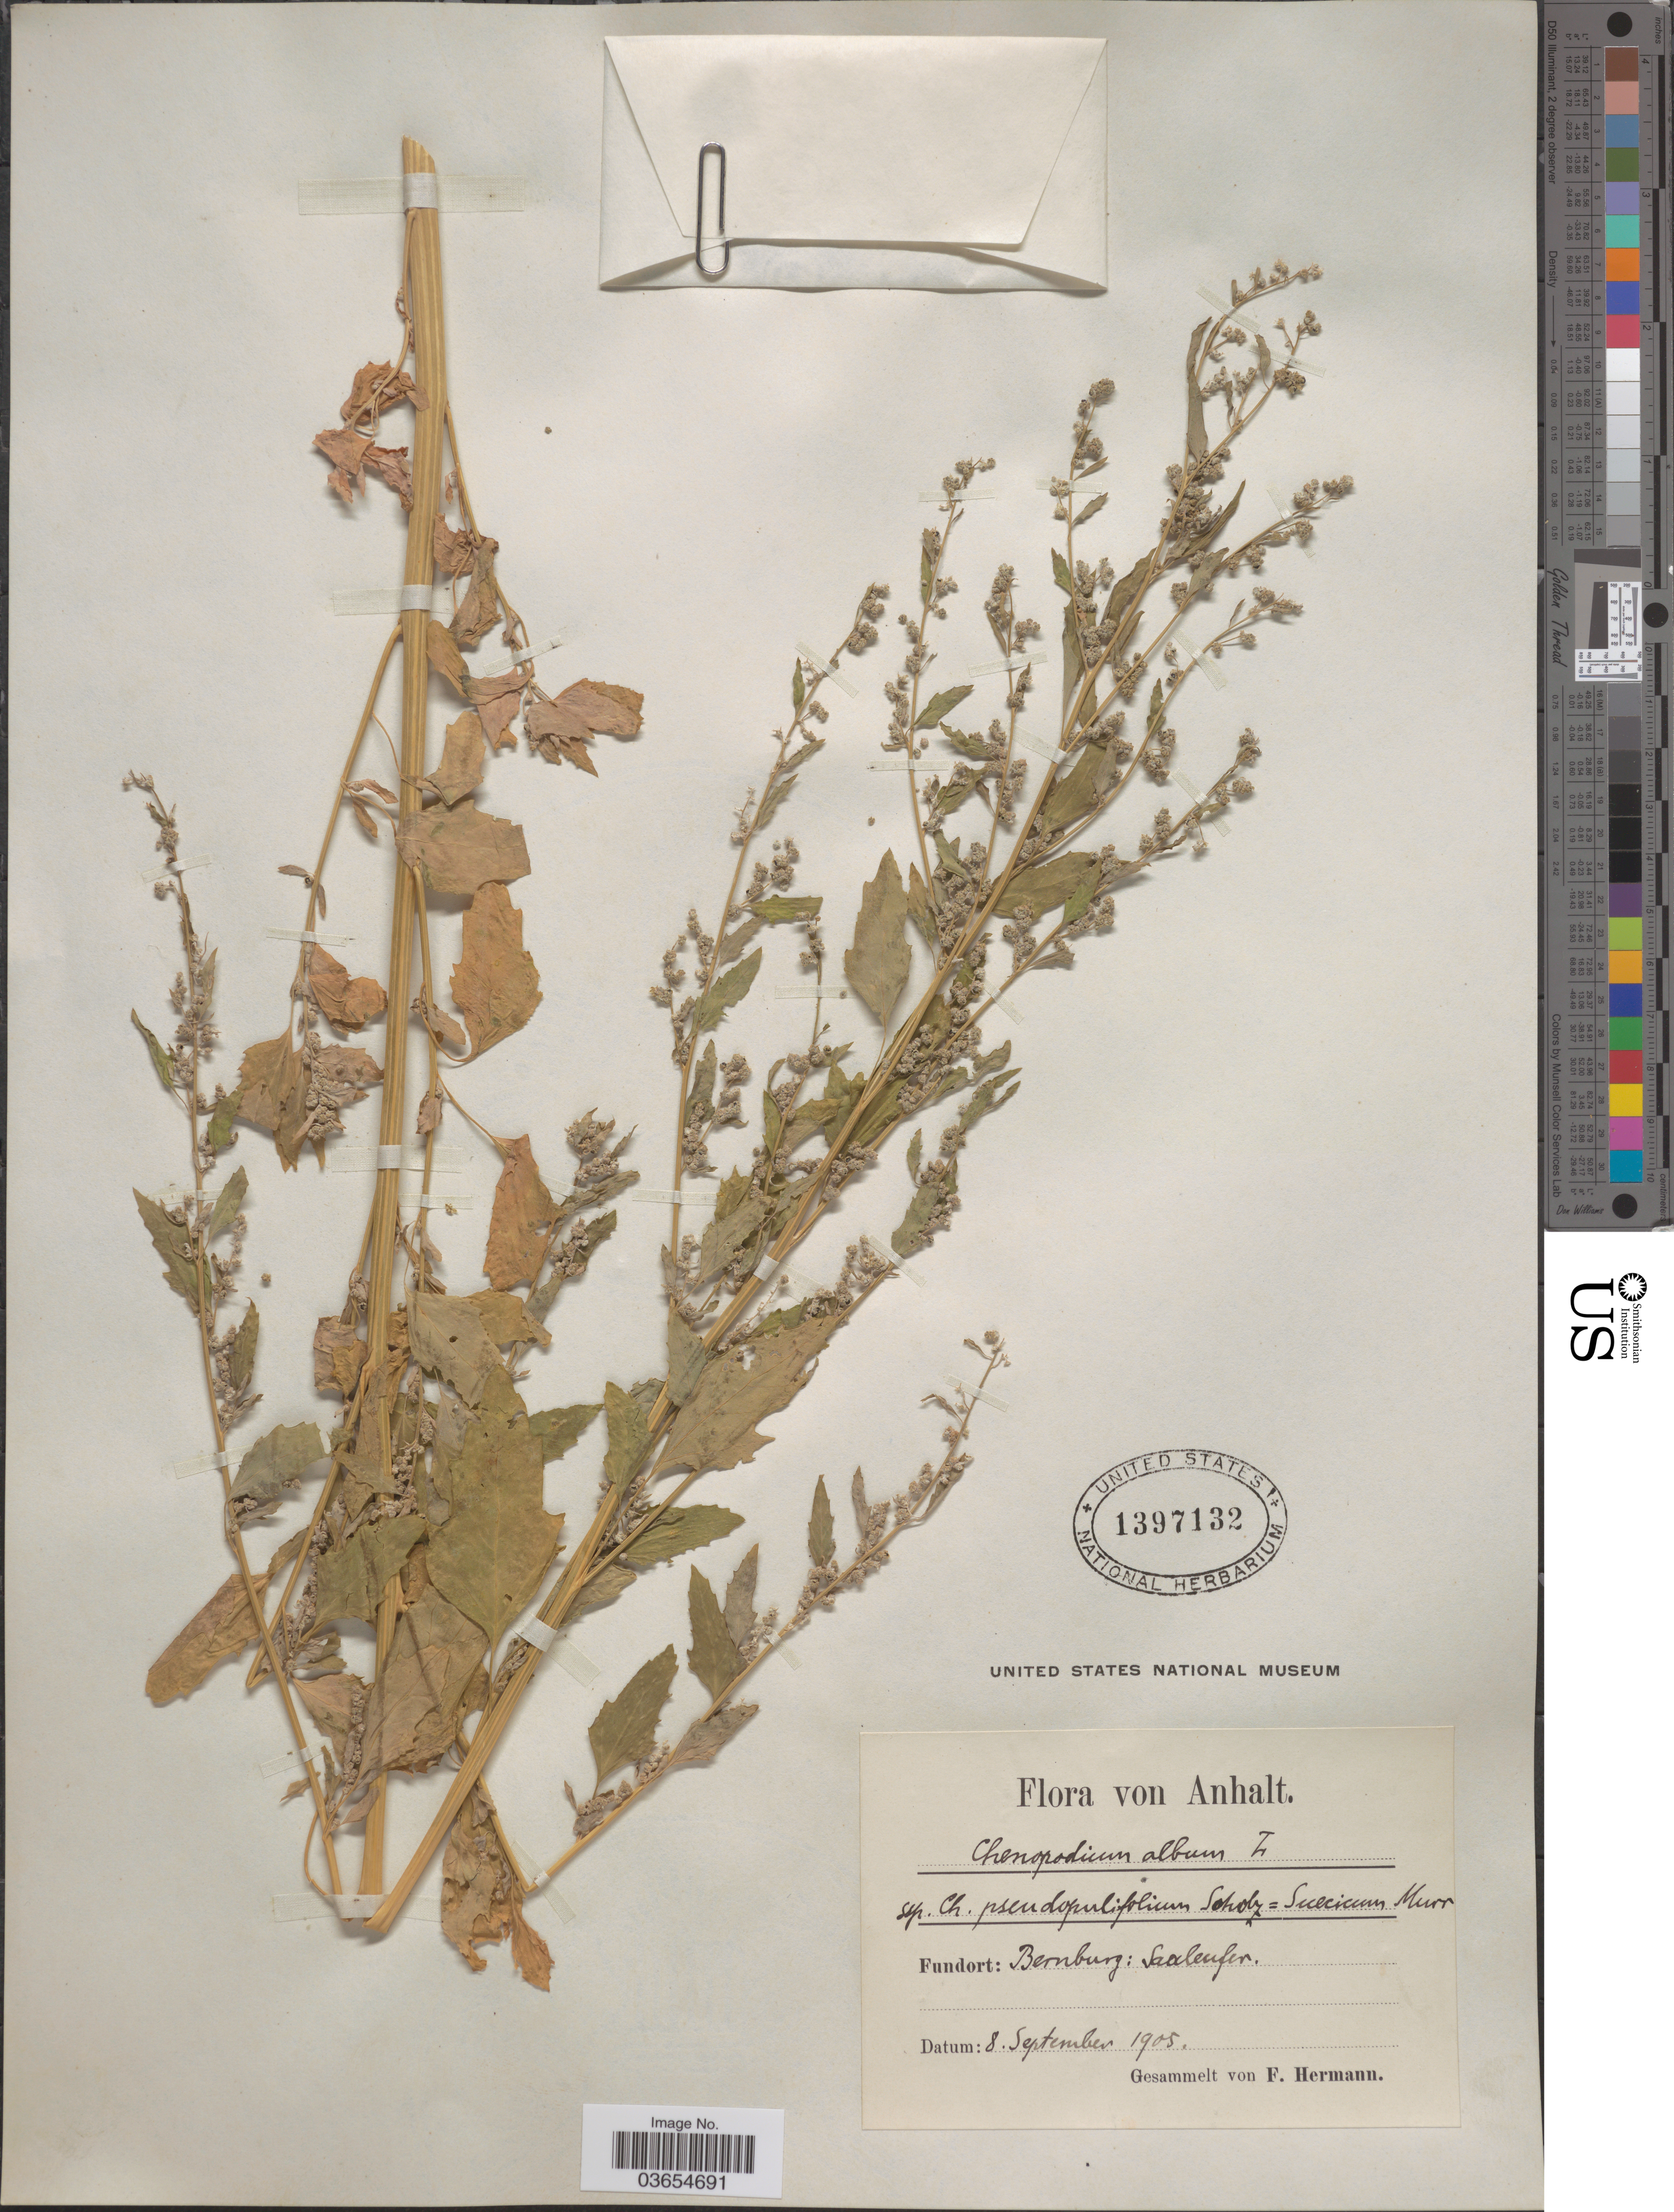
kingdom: Plantae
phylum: Tracheophyta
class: Magnoliopsida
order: Caryophyllales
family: Amaranthaceae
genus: Chenopodium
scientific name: Chenopodium album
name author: L.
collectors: F. Hermann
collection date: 1905-09-08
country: Germany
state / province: Sachsen-Anhalt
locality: Anhalt. Bernburg: Saaleufer.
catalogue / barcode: US 1397132